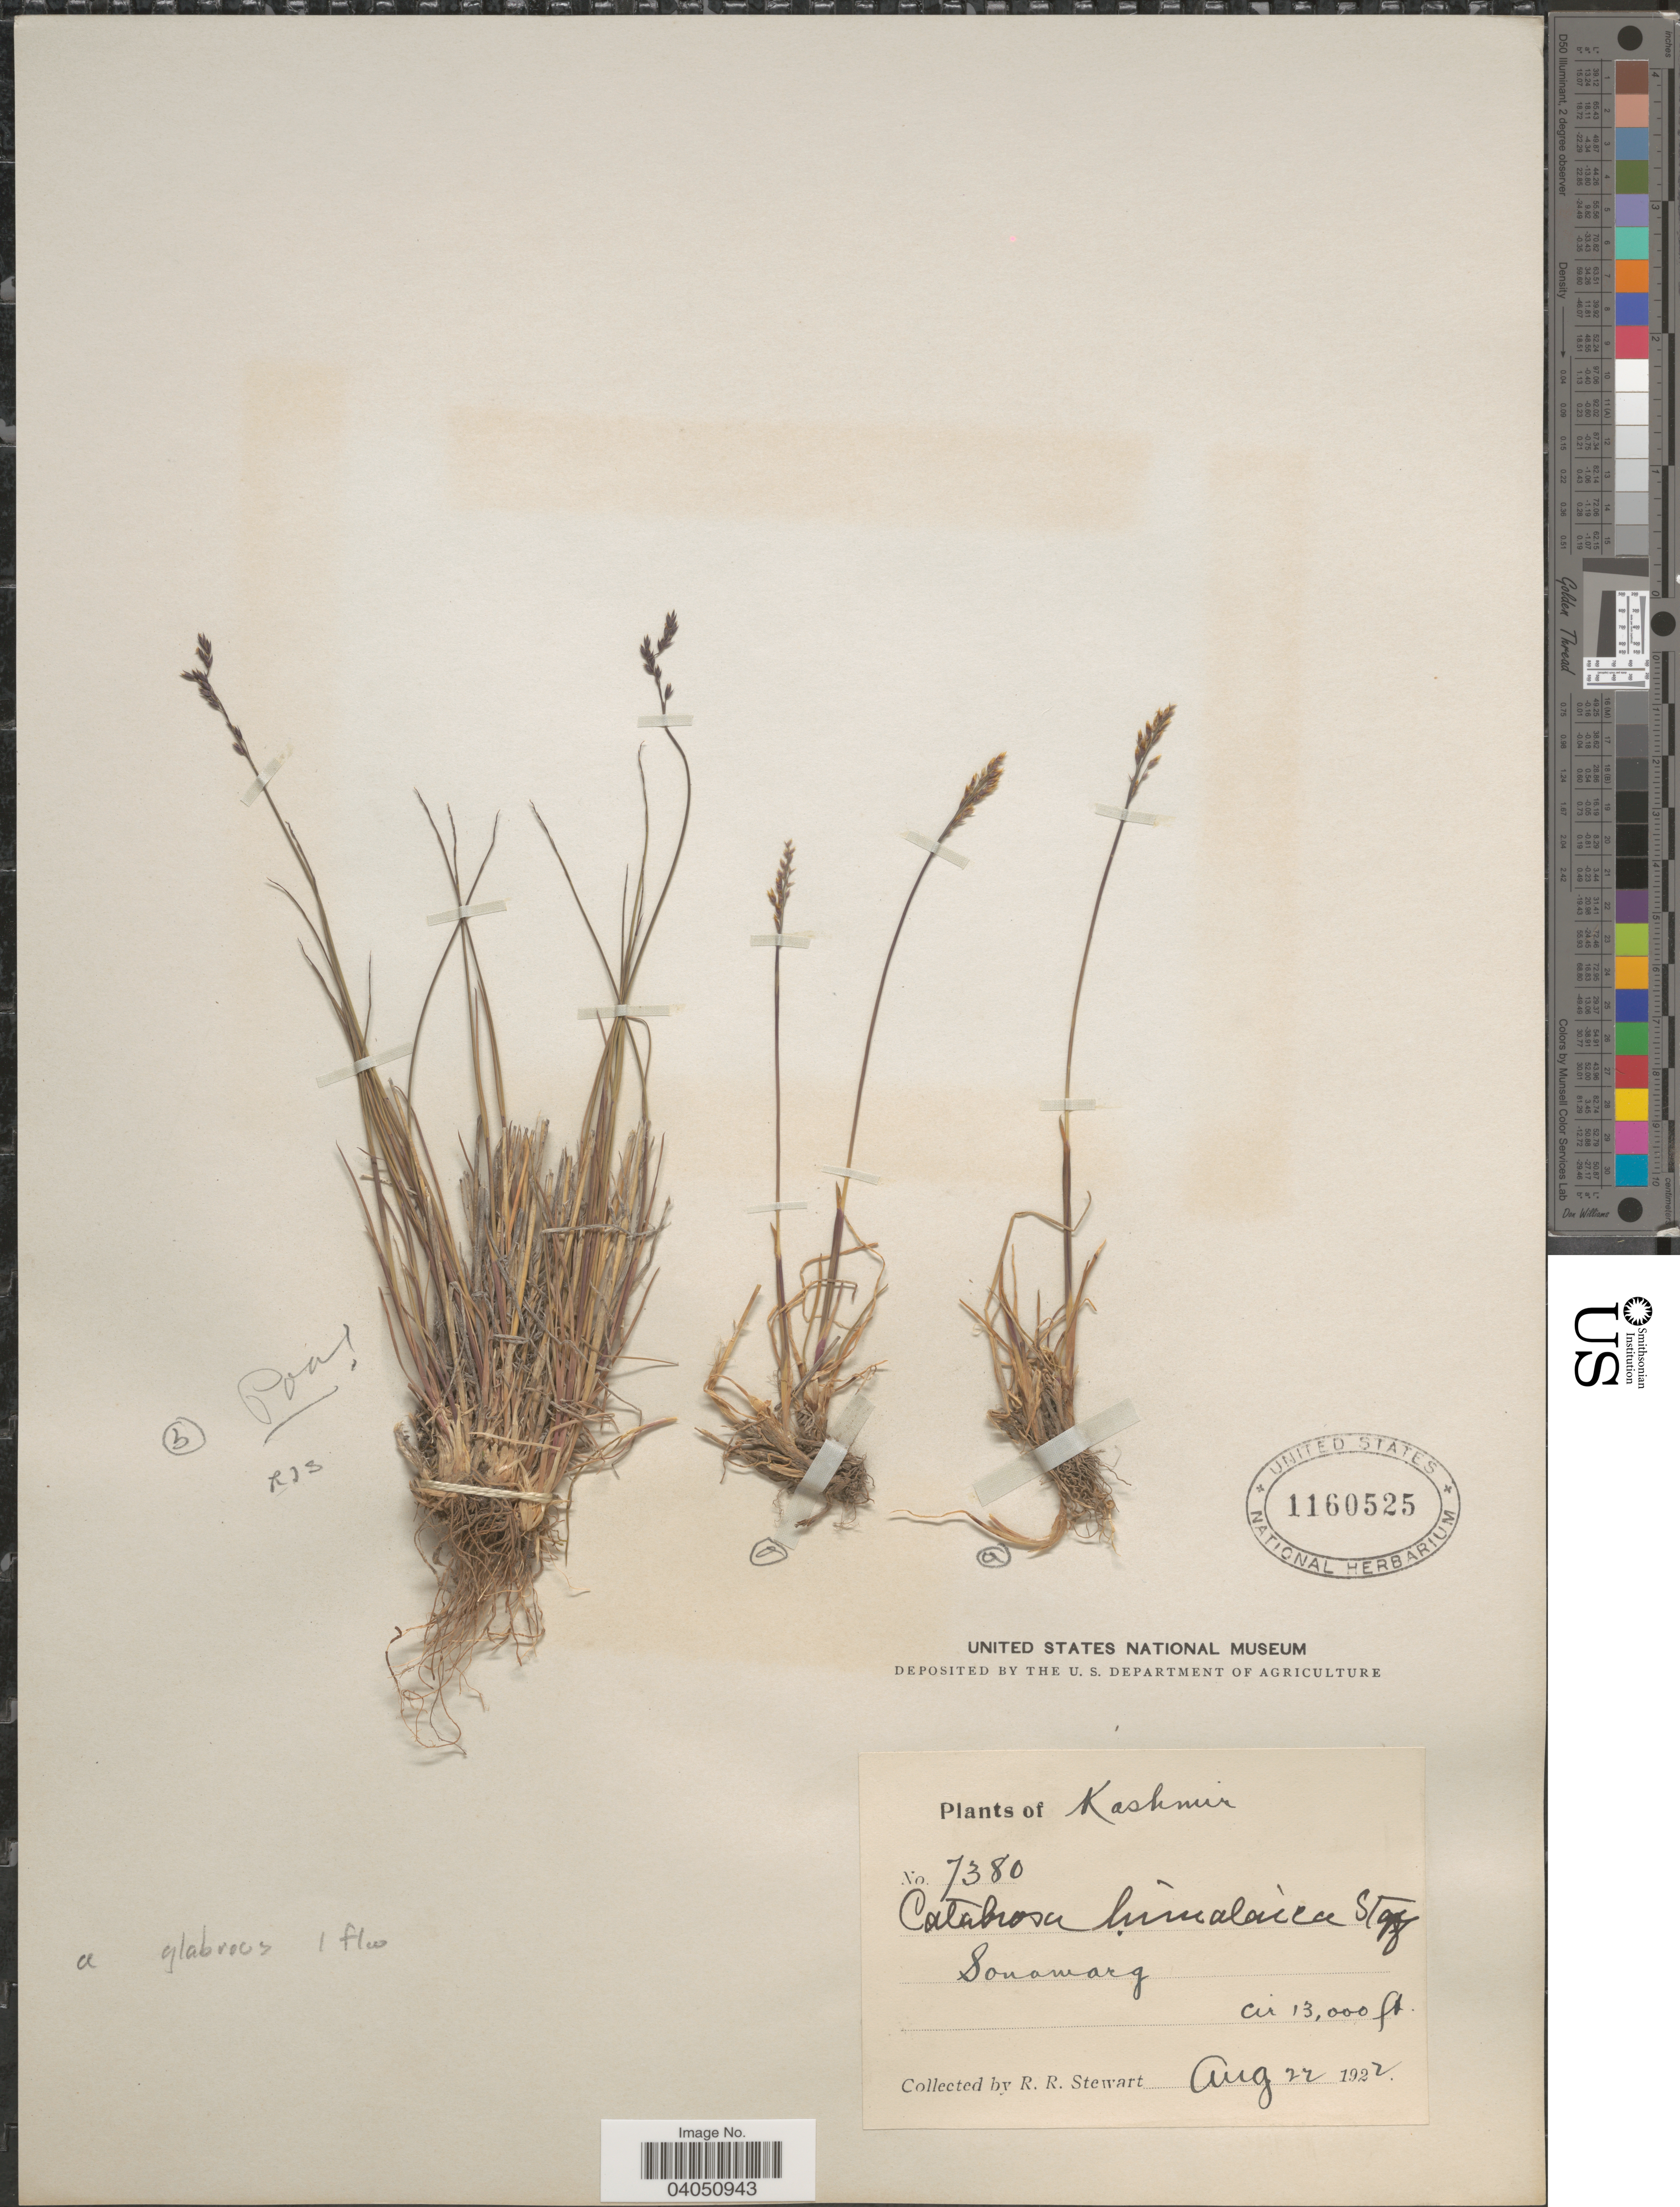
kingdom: Plantae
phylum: Tracheophyta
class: Liliopsida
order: Poales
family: Poaceae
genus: Catabrosella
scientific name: Catabrosella himalaica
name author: (Hook. f.) Tzvelev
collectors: R. Stewart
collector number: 7380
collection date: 1922-08-22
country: India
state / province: Jammu and Kashmir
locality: Kashmir. Sonamarg.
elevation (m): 3962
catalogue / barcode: US 1160525